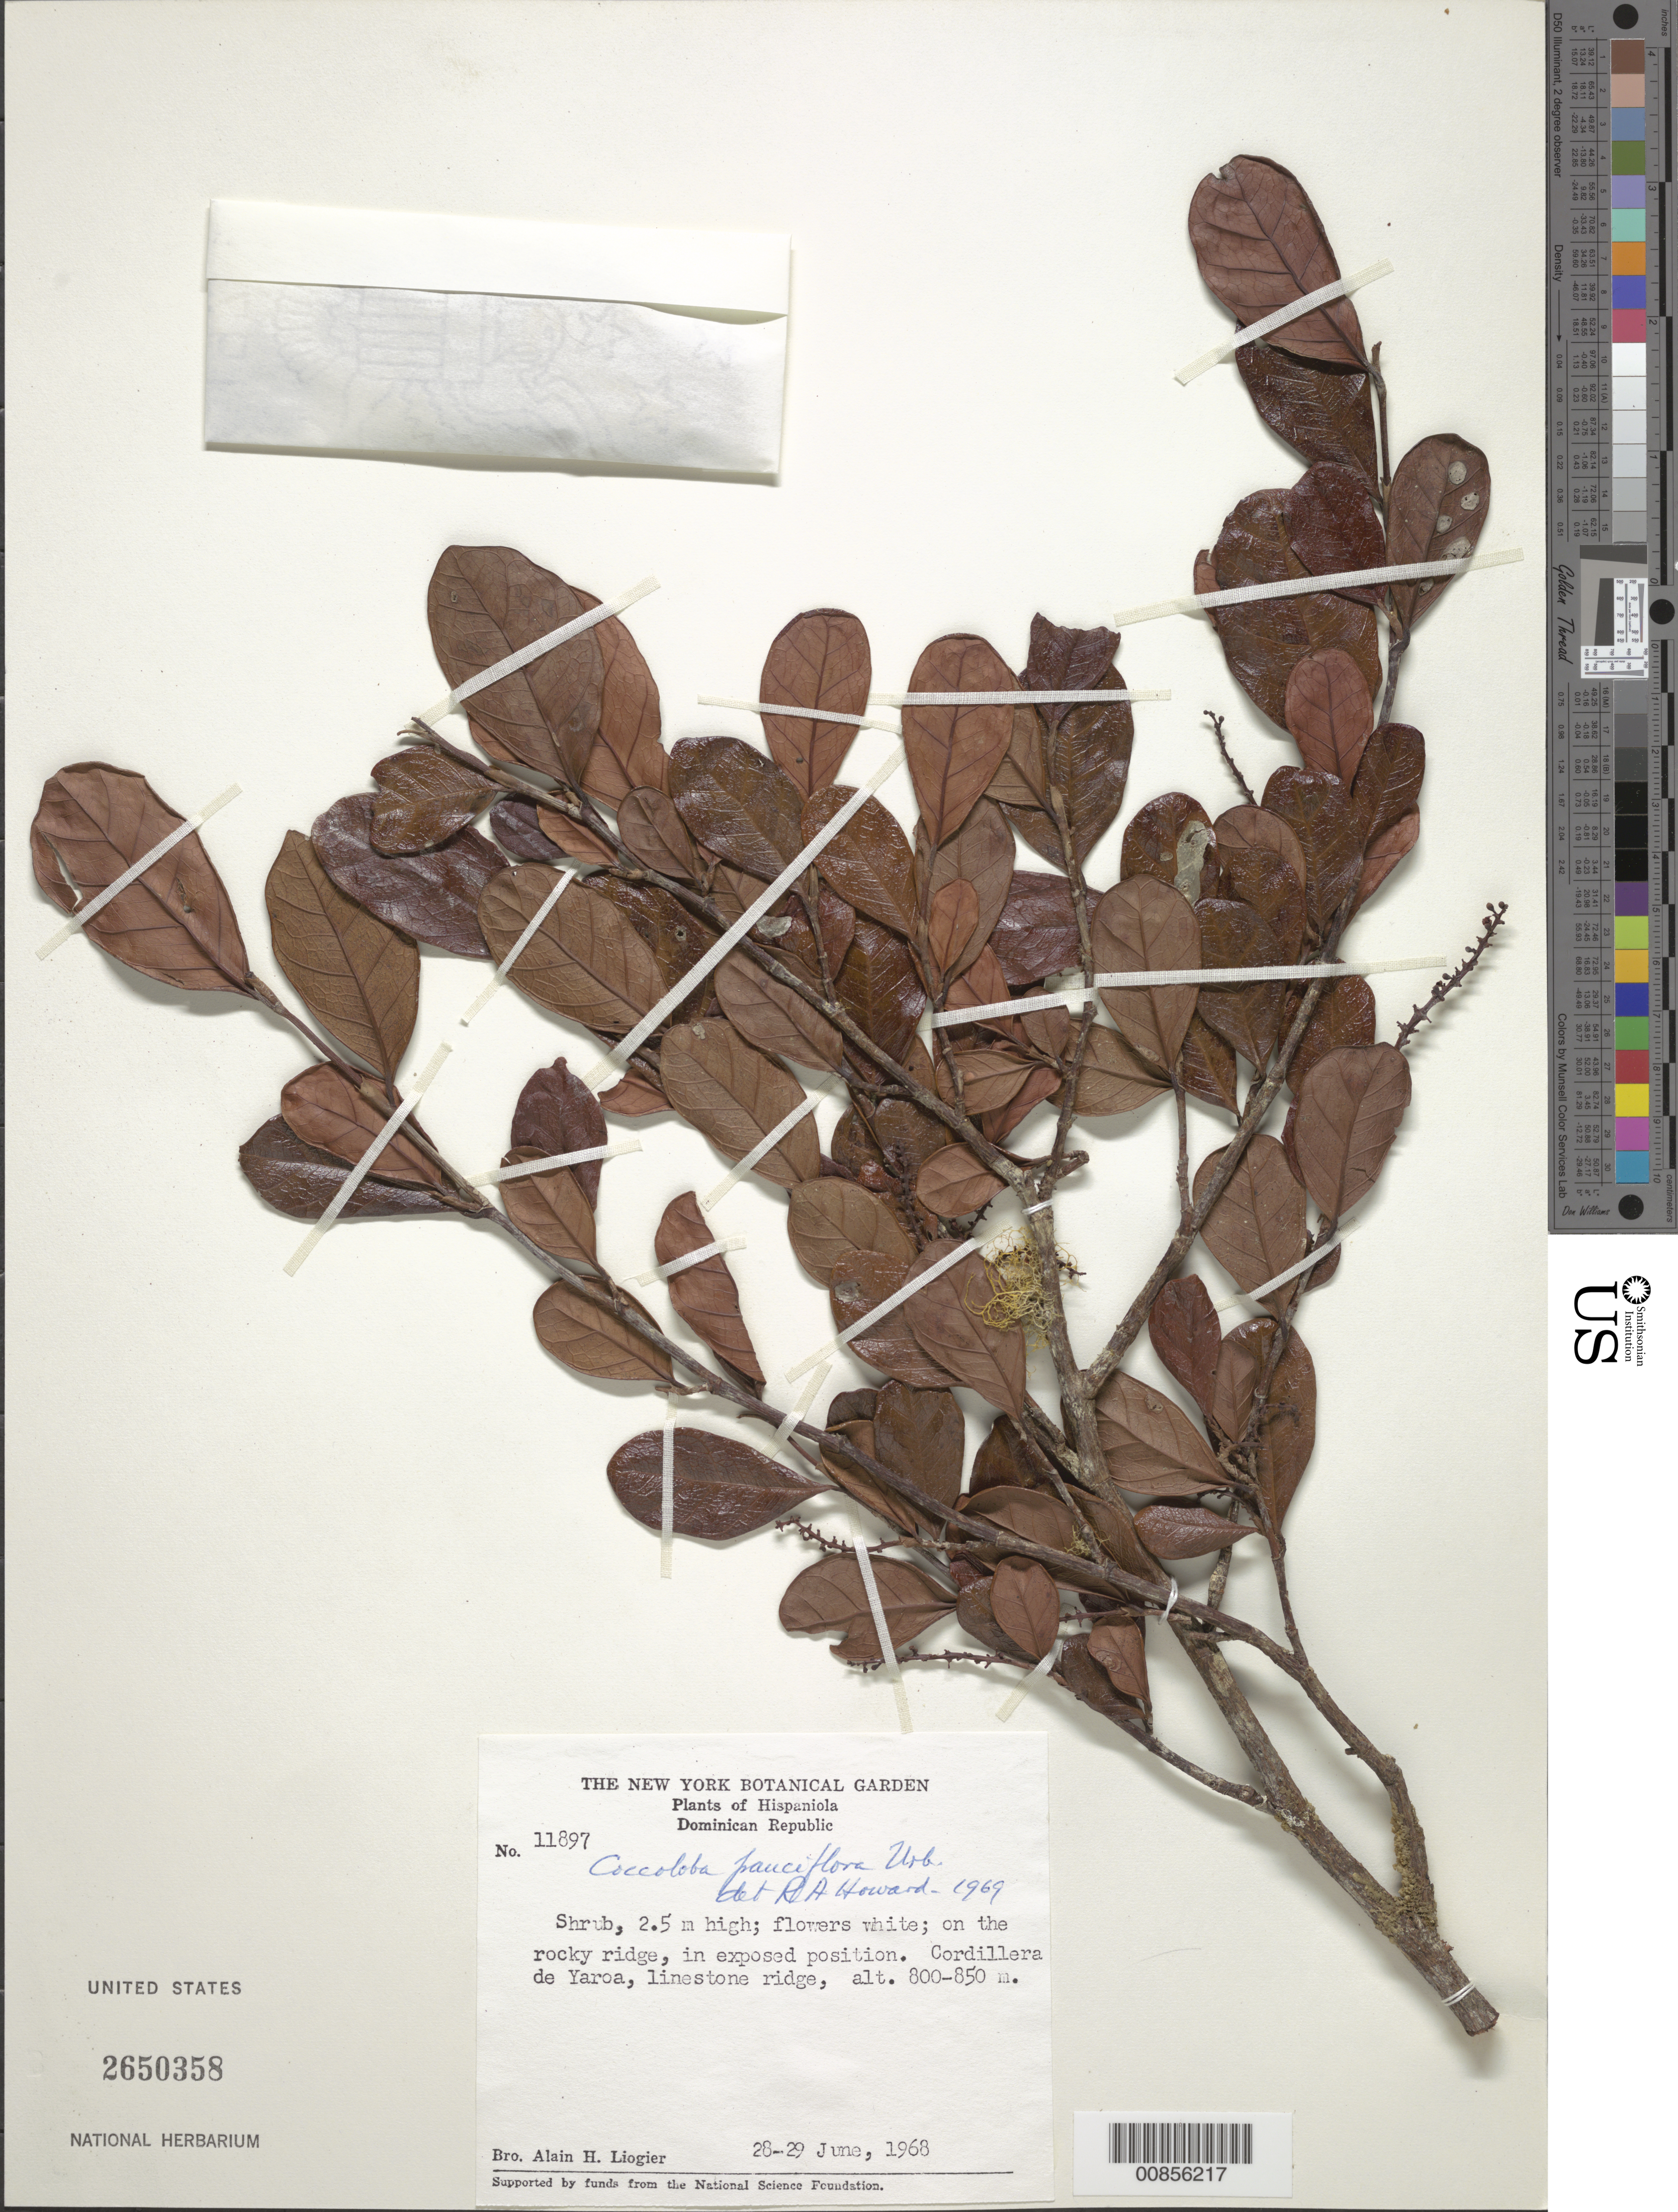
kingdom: Plantae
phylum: Tracheophyta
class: Magnoliopsida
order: Caryophyllales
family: Polygonaceae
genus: Coccoloba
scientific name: Coccoloba pauciflora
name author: Urb.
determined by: Howard, R. A.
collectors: A. H. Liogier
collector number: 11897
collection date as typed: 28 Jun 1968 to 29 Jun 1968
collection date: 1968-06-28/1968-06-29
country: Dominican Republic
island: Hispaniola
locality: Cordillera de Yaroa. Limestone ridge.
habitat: On the rocky ridge, in exposed position.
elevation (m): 800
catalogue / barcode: US 2650358